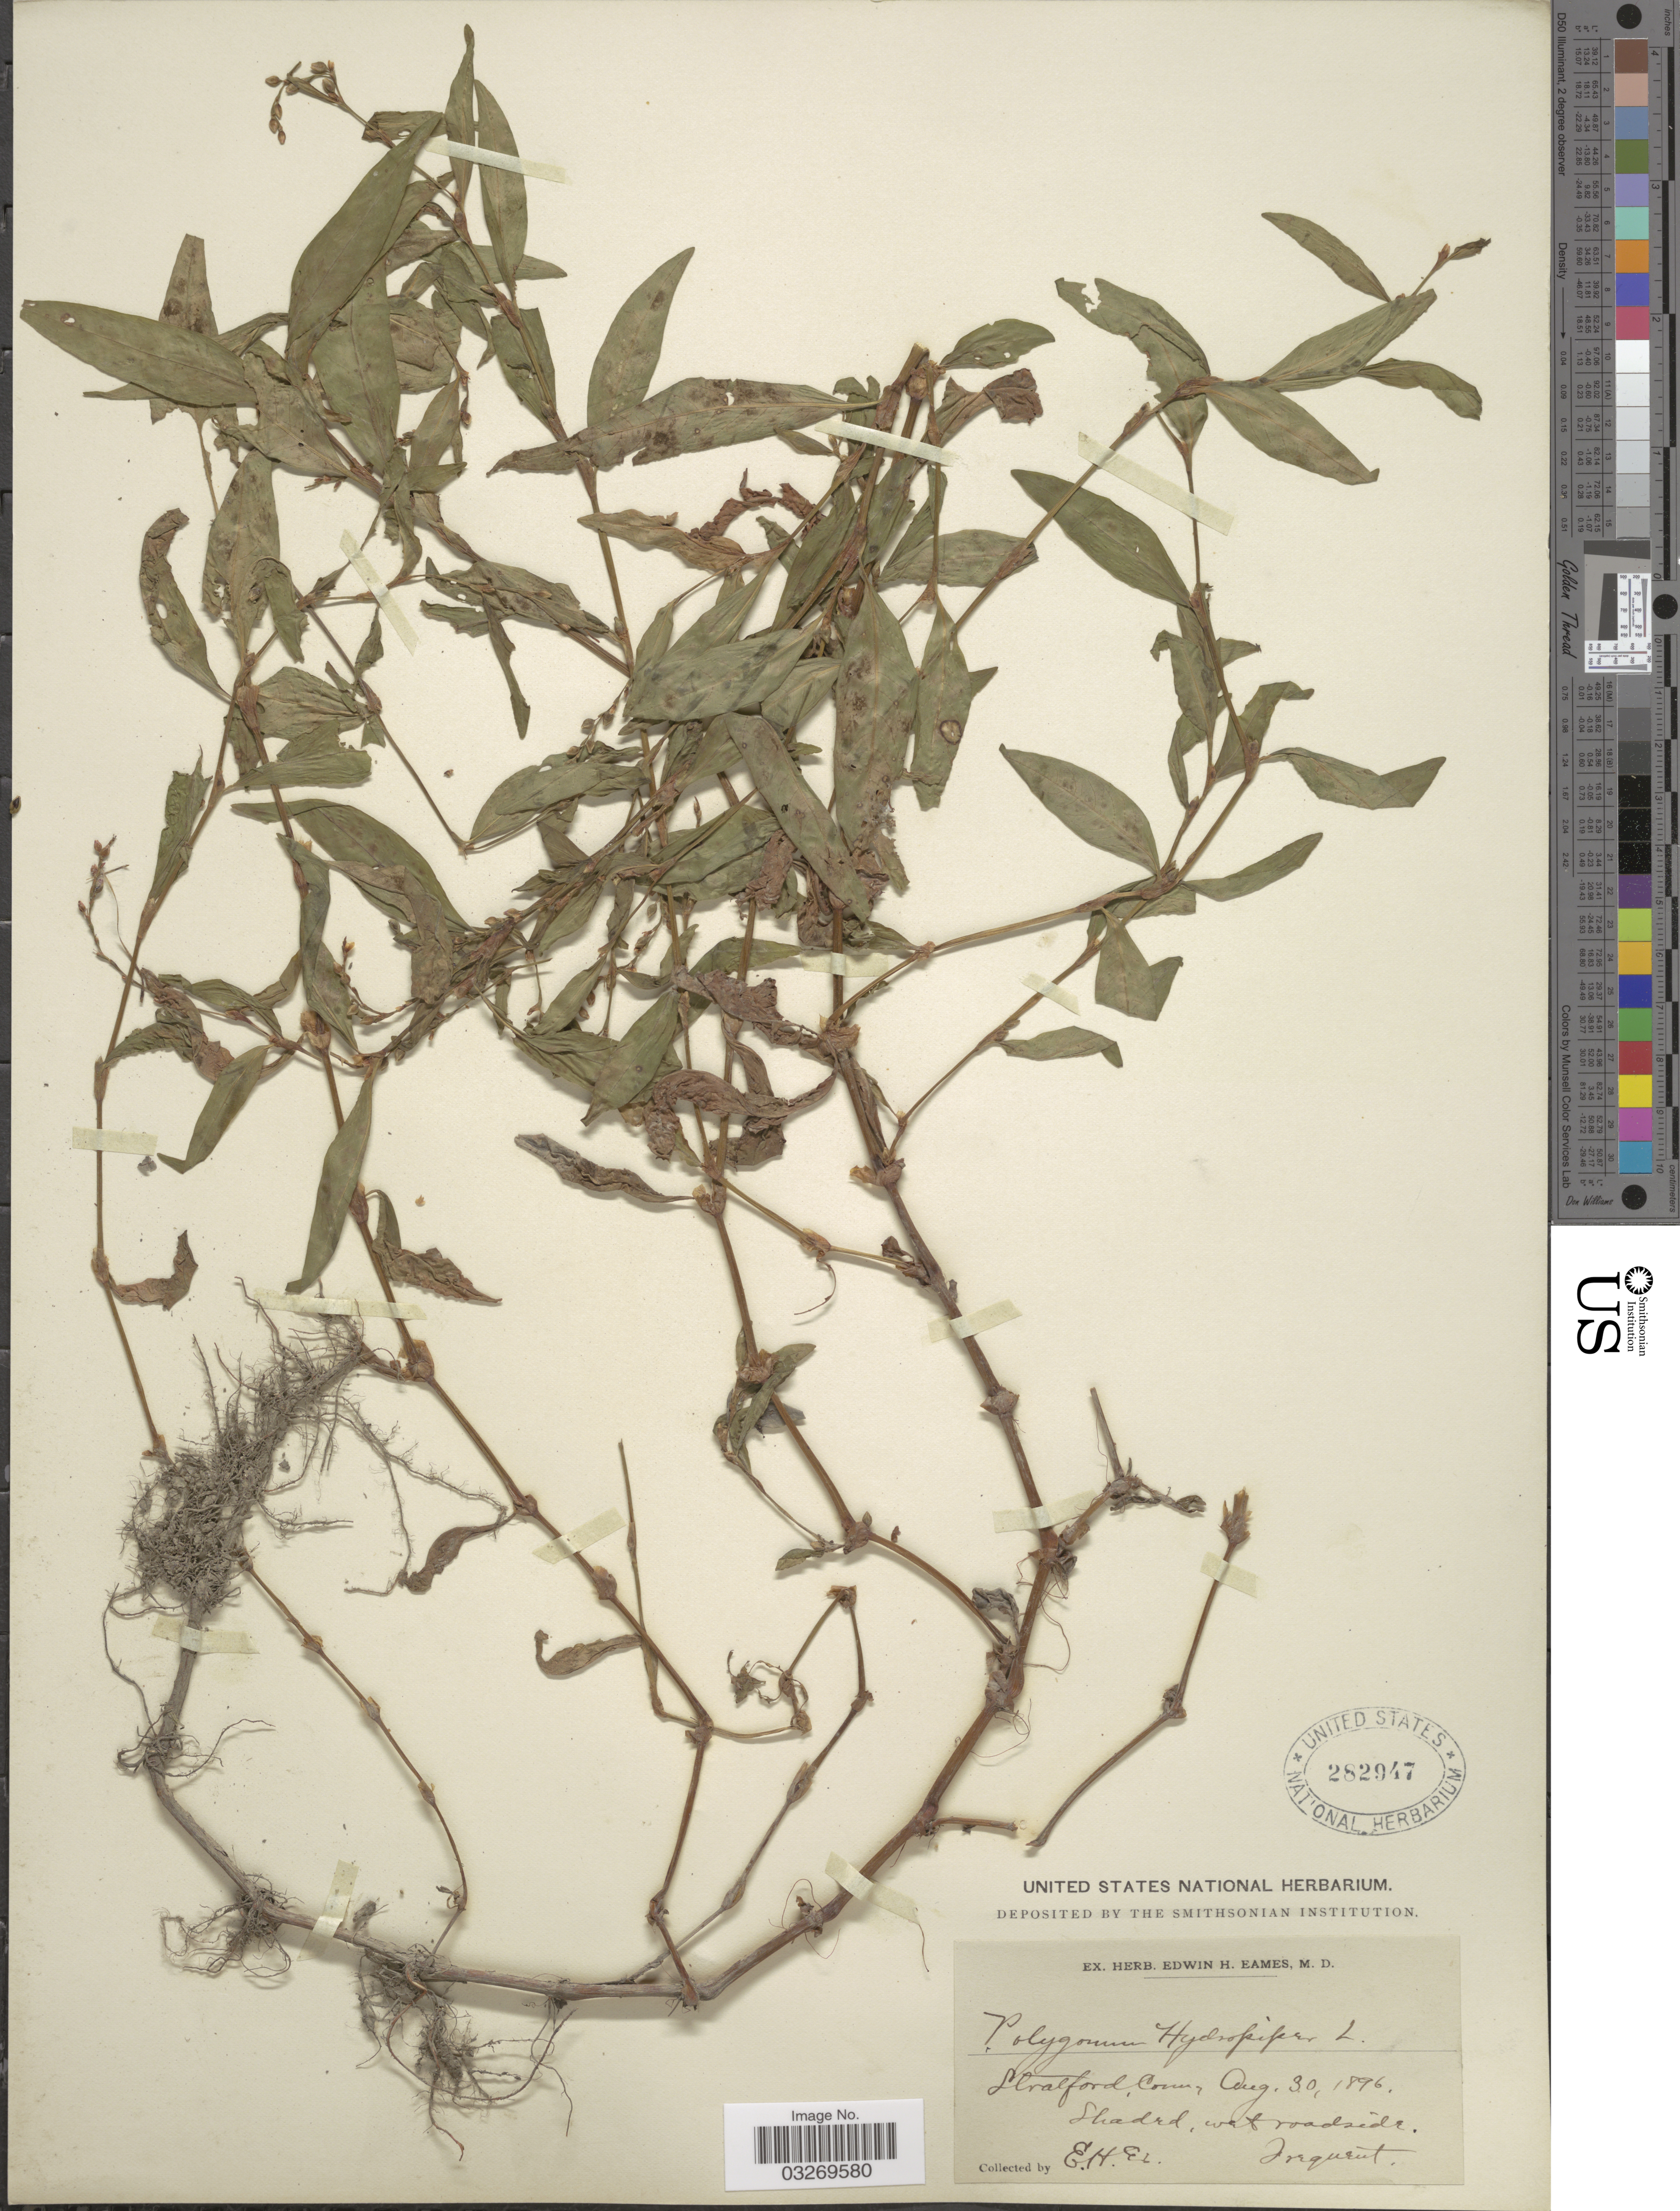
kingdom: Plantae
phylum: Tracheophyta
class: Magnoliopsida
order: Caryophyllales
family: Polygonaceae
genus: Persicaria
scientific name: Persicaria hydropiper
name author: (L.) Delarbre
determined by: Atha, D. E.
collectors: E. H. Eames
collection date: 1896-08-30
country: United States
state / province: Connecticut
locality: Stratford.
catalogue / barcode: US 282947